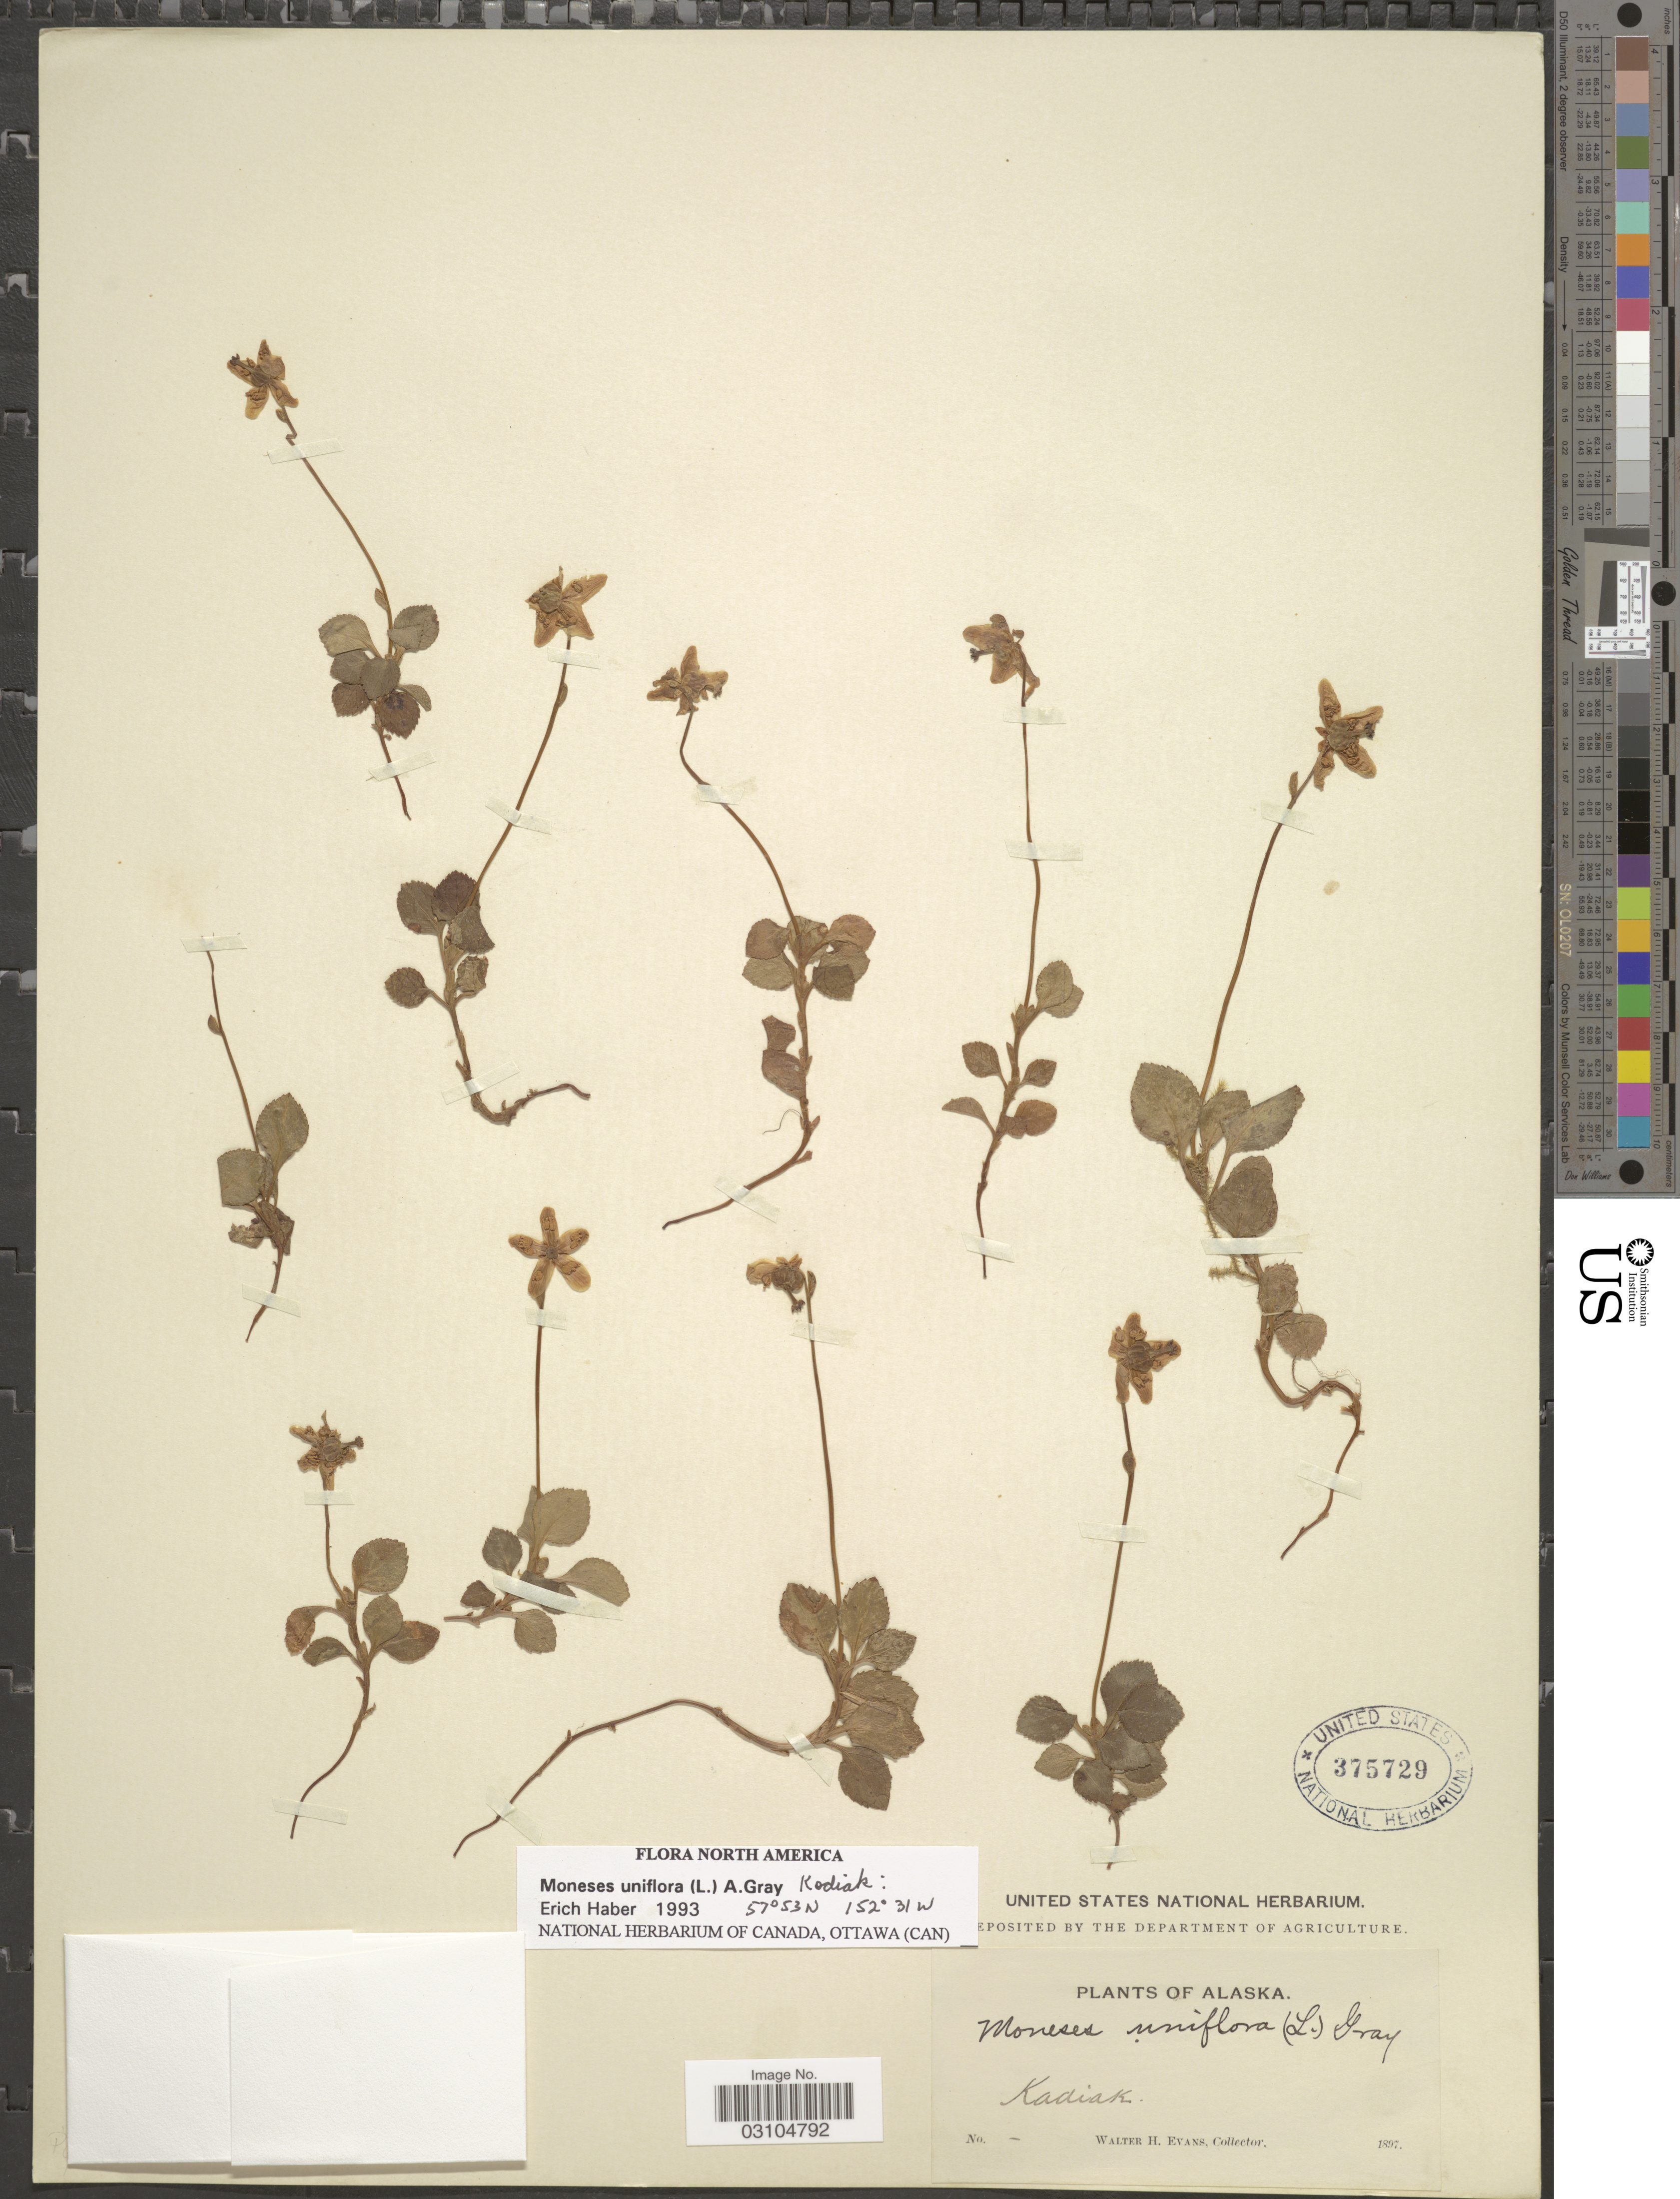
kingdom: Plantae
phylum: Tracheophyta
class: Magnoliopsida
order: Ericales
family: Ericaceae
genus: Moneses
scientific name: Moneses uniflora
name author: (L.) A. Gray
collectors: W. H. Evans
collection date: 1897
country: United States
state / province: Alaska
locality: Kadiak.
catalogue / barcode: US 375729